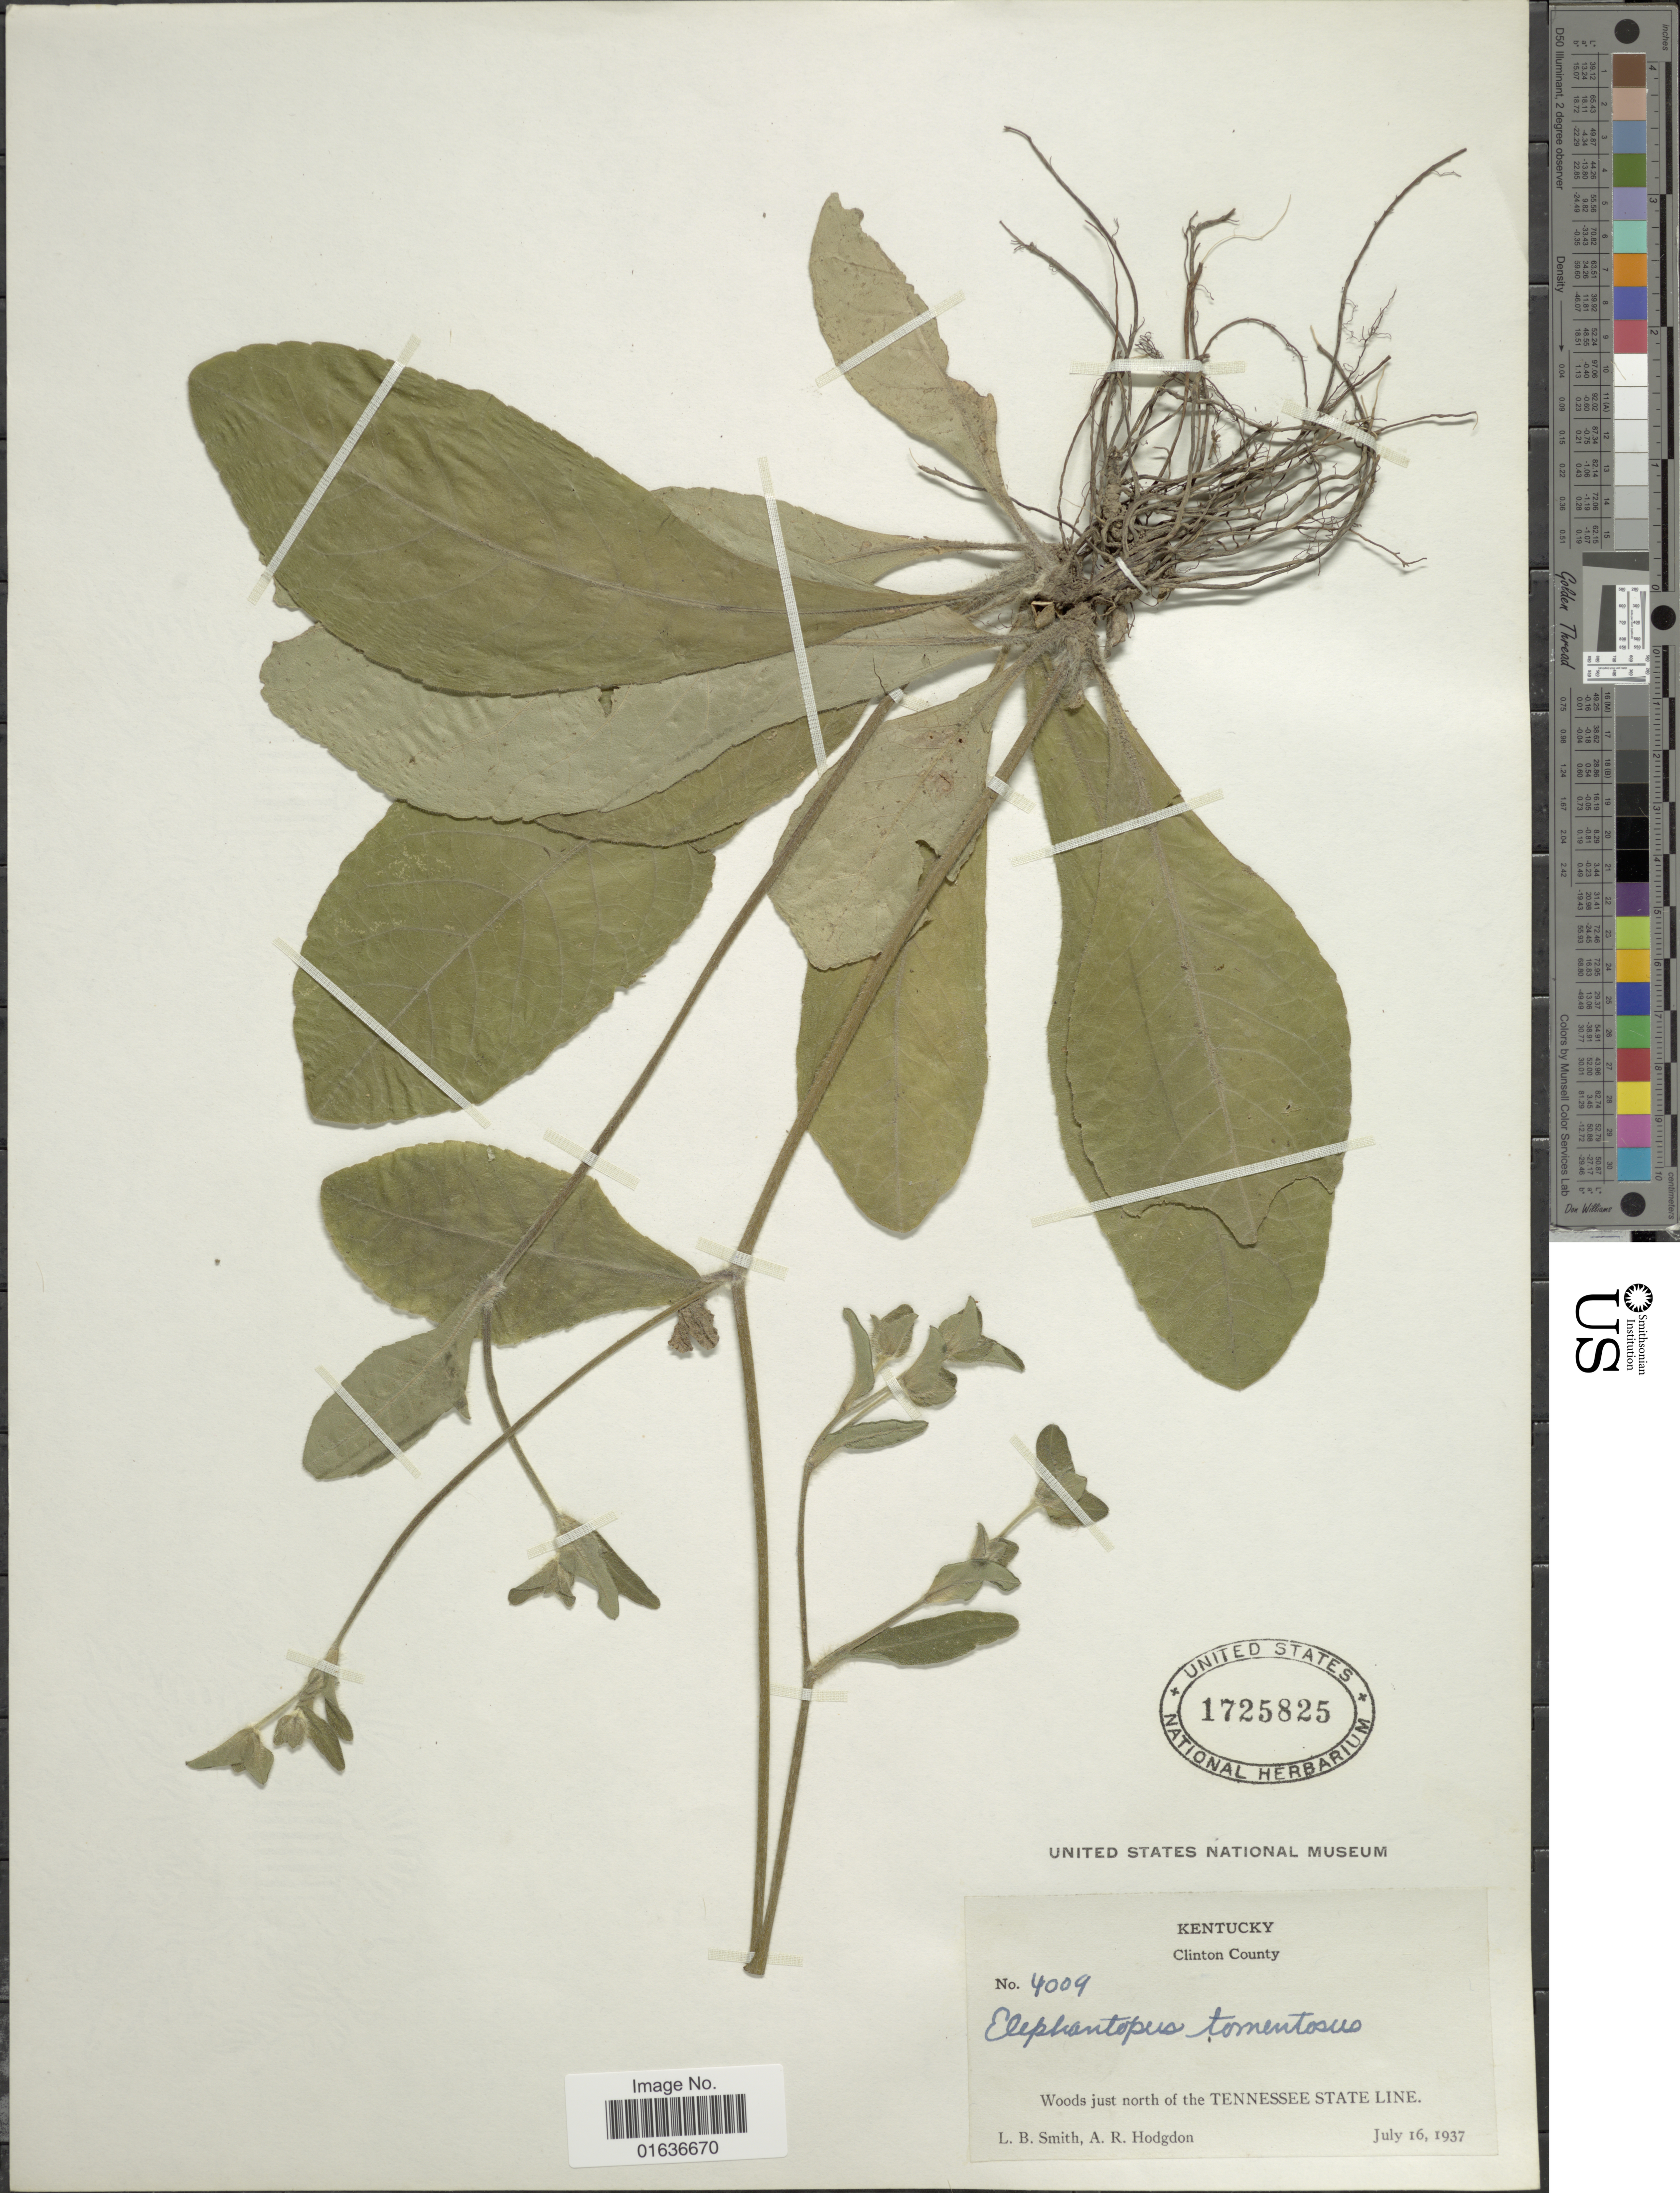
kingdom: Plantae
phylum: Tracheophyta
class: Magnoliopsida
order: Asterales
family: Asteraceae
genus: Elephantopus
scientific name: Elephantopus tomentosus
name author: L.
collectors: L. Smith & A. R. Hodgdon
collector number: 4009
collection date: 1937-07-16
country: United States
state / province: Kentucky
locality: Clinton County, Woods just north of Tennessee State Line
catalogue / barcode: US 1725825